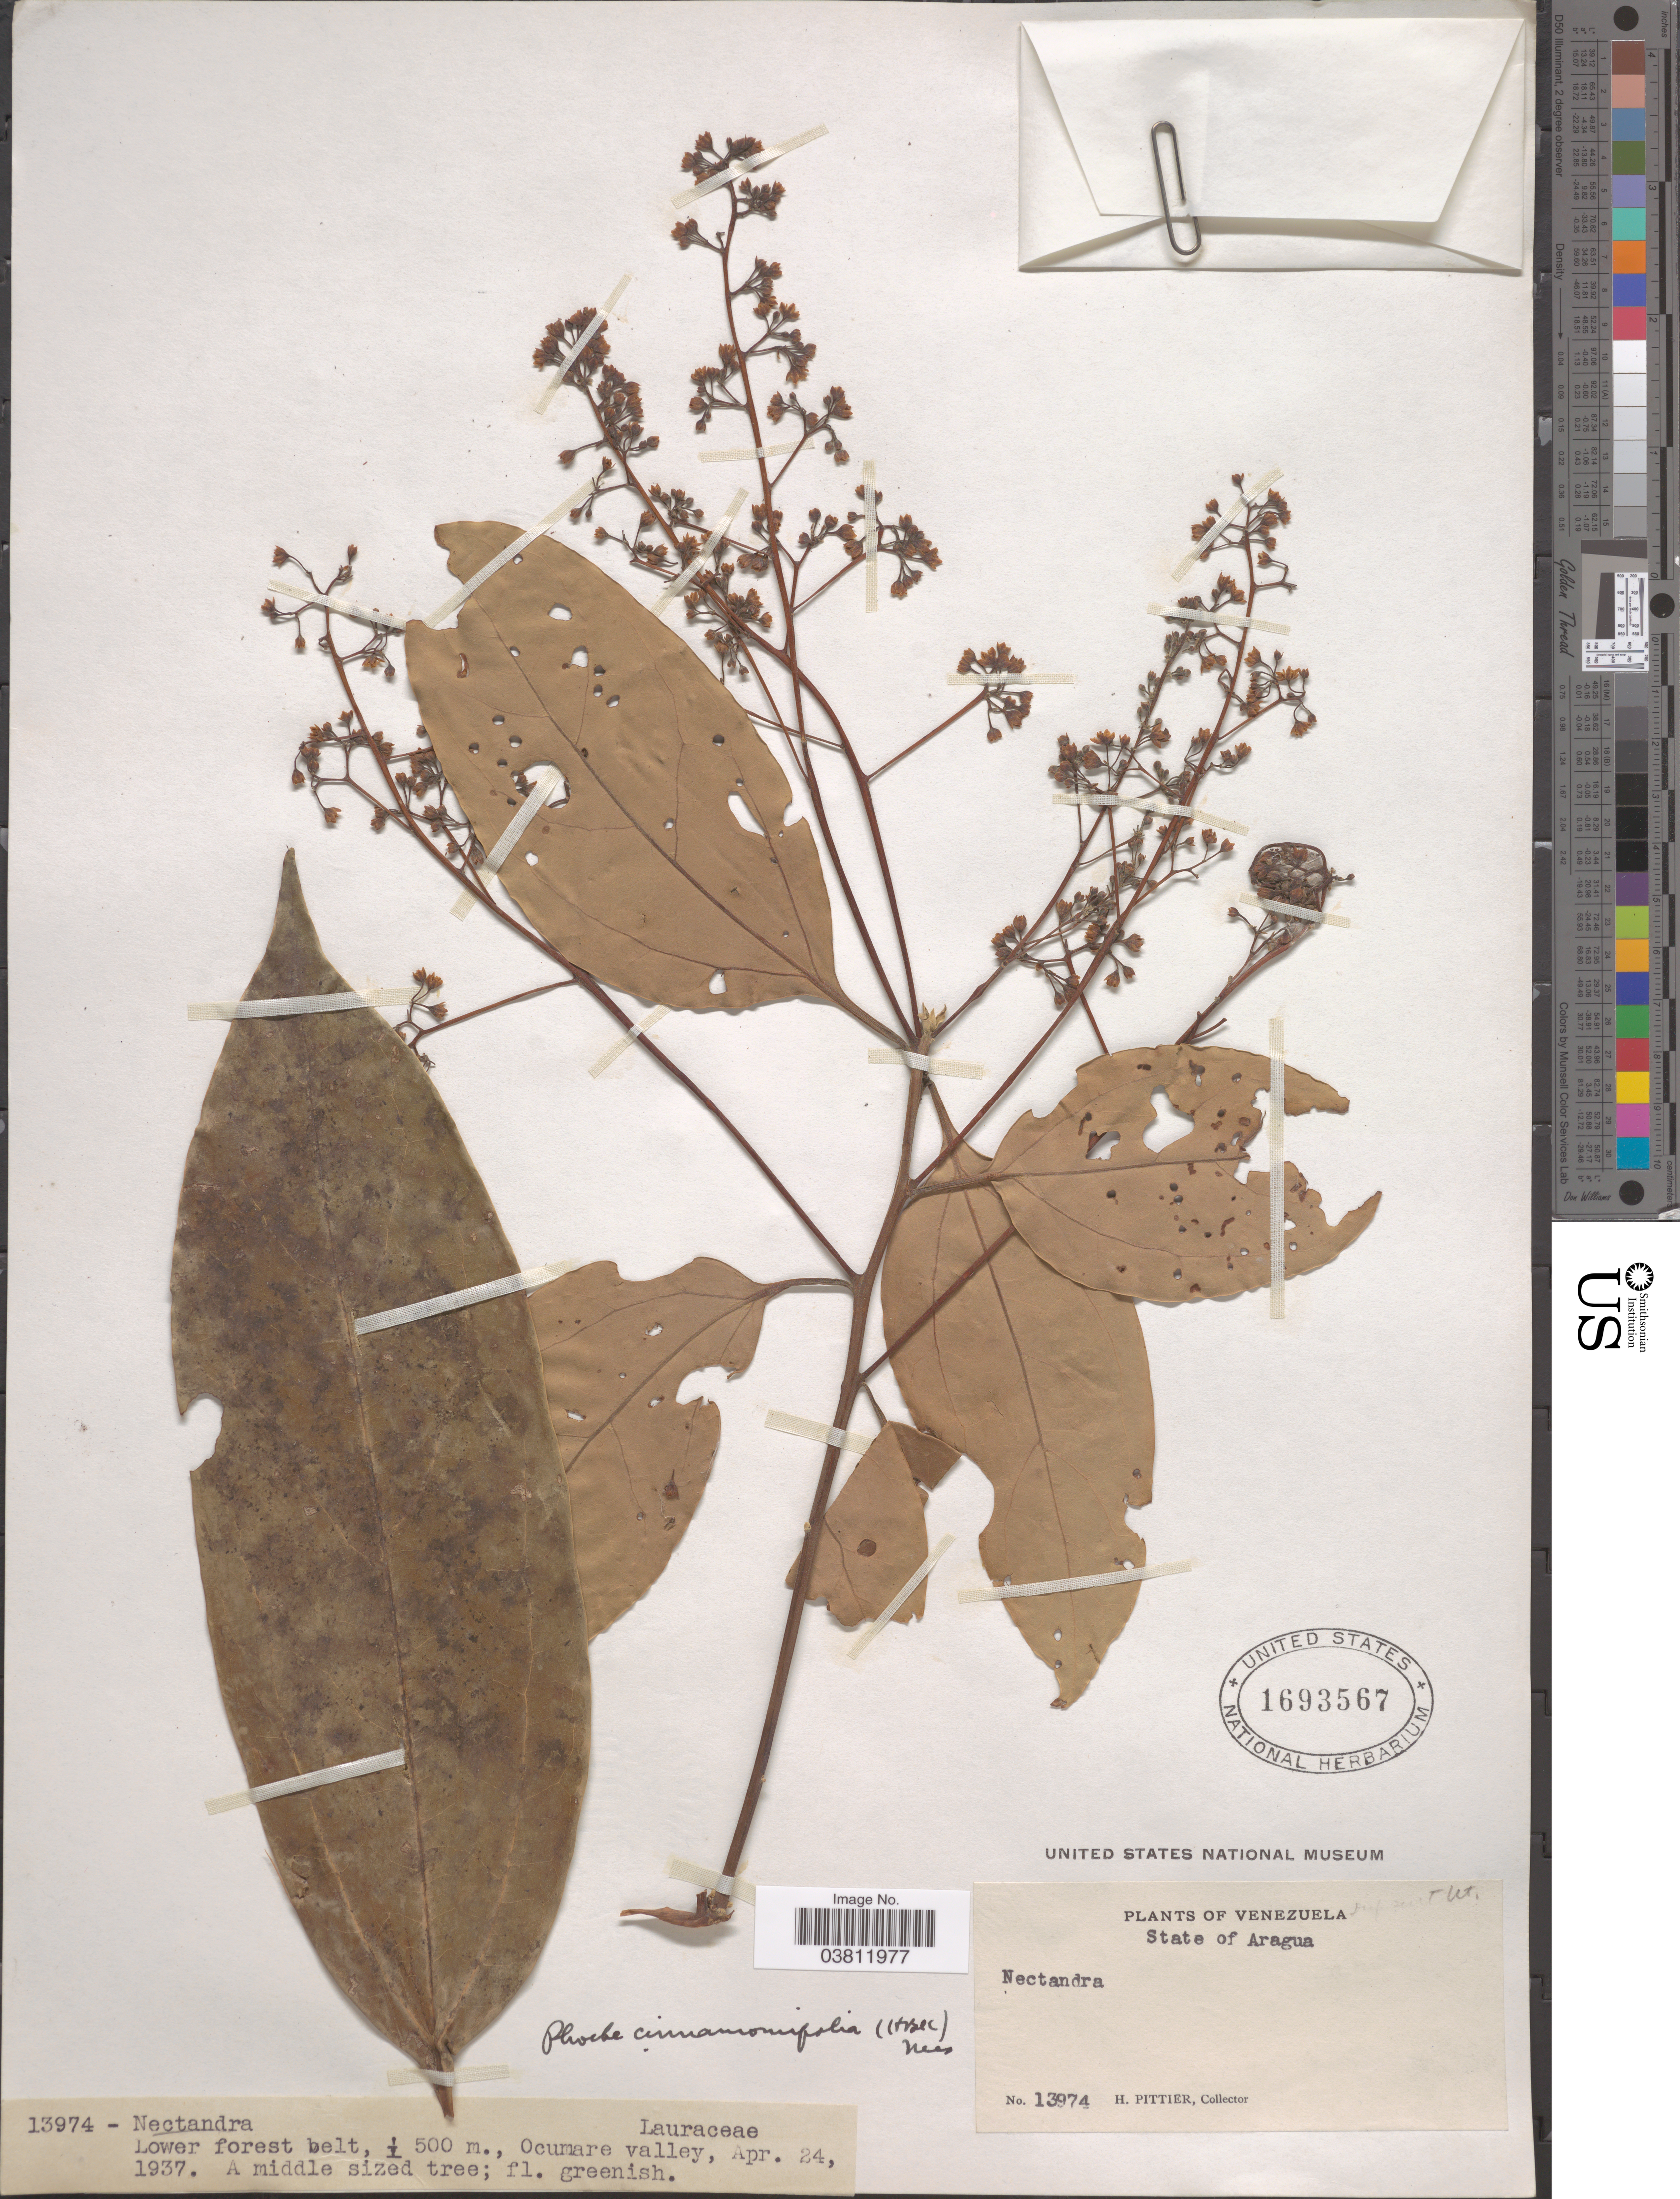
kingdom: Plantae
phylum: Tracheophyta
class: Magnoliopsida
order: Laurales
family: Lauraceae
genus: Phoebe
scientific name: Phoebe cinnamomifolia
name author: (Kunth) Nees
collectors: H. F. Pittier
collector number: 13974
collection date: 1937-04-24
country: Venezuela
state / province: Aragua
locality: Ocumare valley.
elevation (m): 500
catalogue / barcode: US 1693567